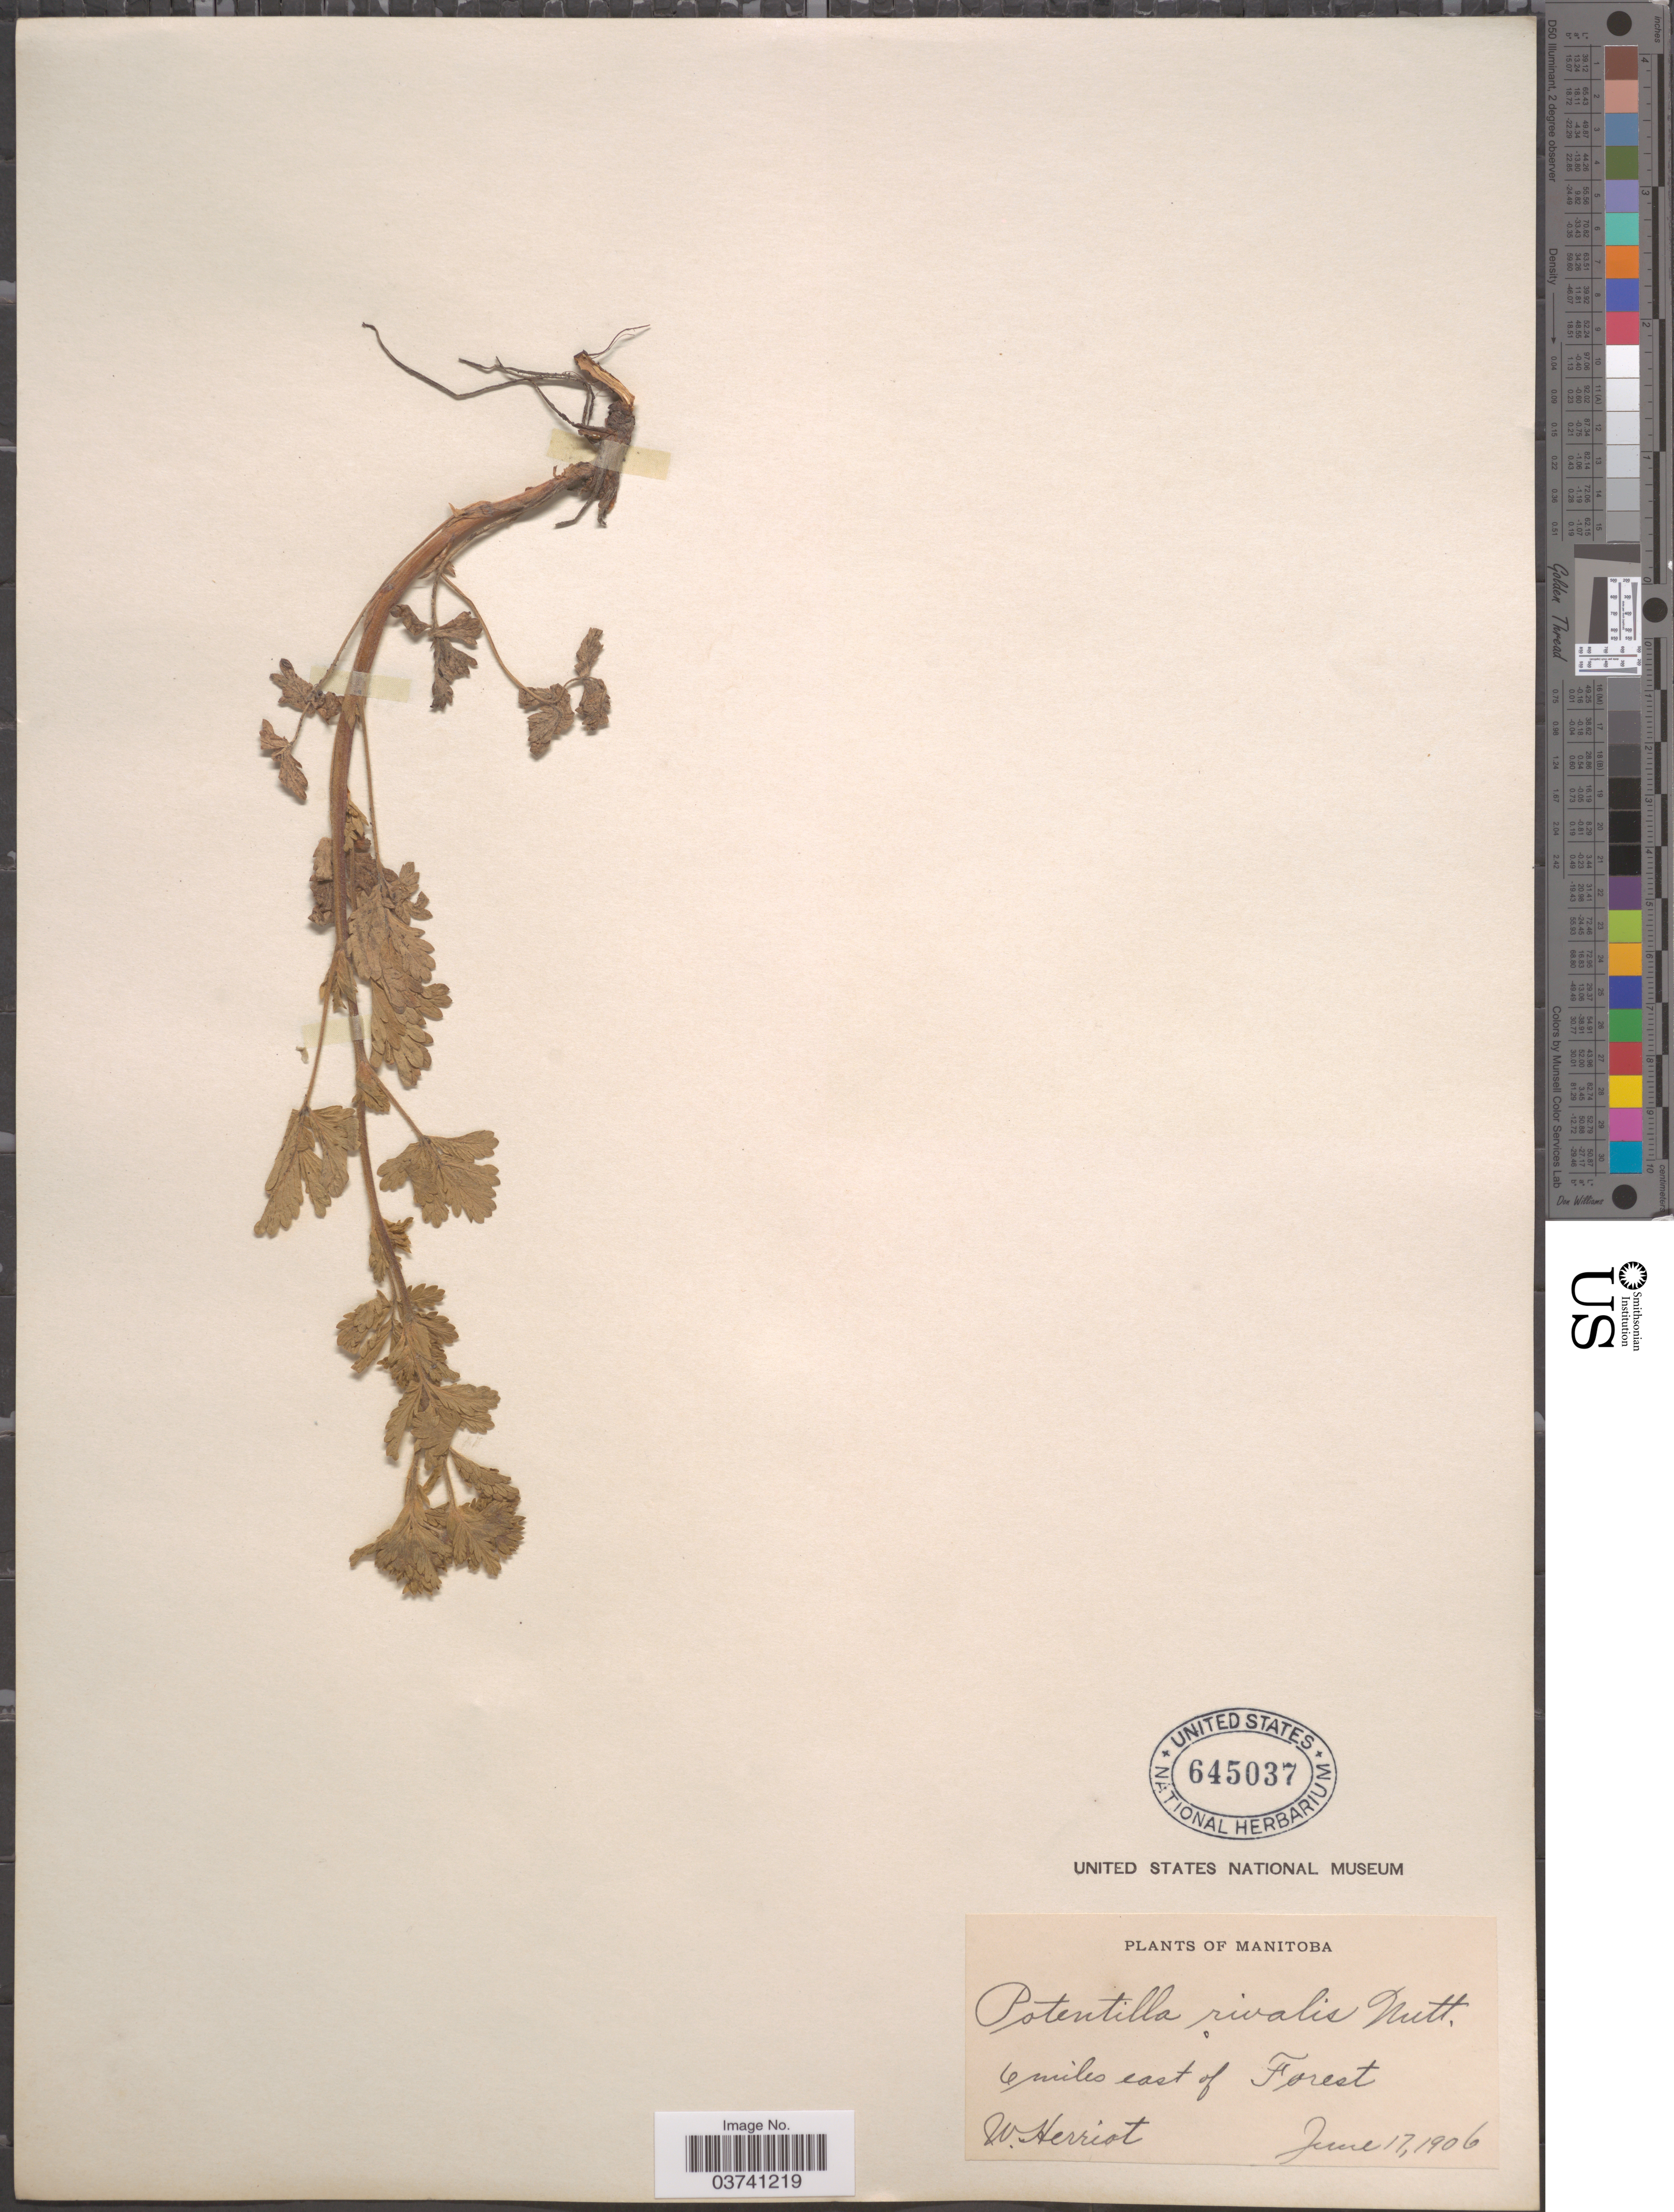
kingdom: Plantae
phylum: Tracheophyta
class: Magnoliopsida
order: Rosales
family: Rosaceae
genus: Potentilla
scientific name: Potentilla rivalis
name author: Nutt.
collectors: W. Herriot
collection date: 1906-06-17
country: Canada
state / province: Manitoba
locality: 4 miles east of Forest.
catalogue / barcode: US 645037